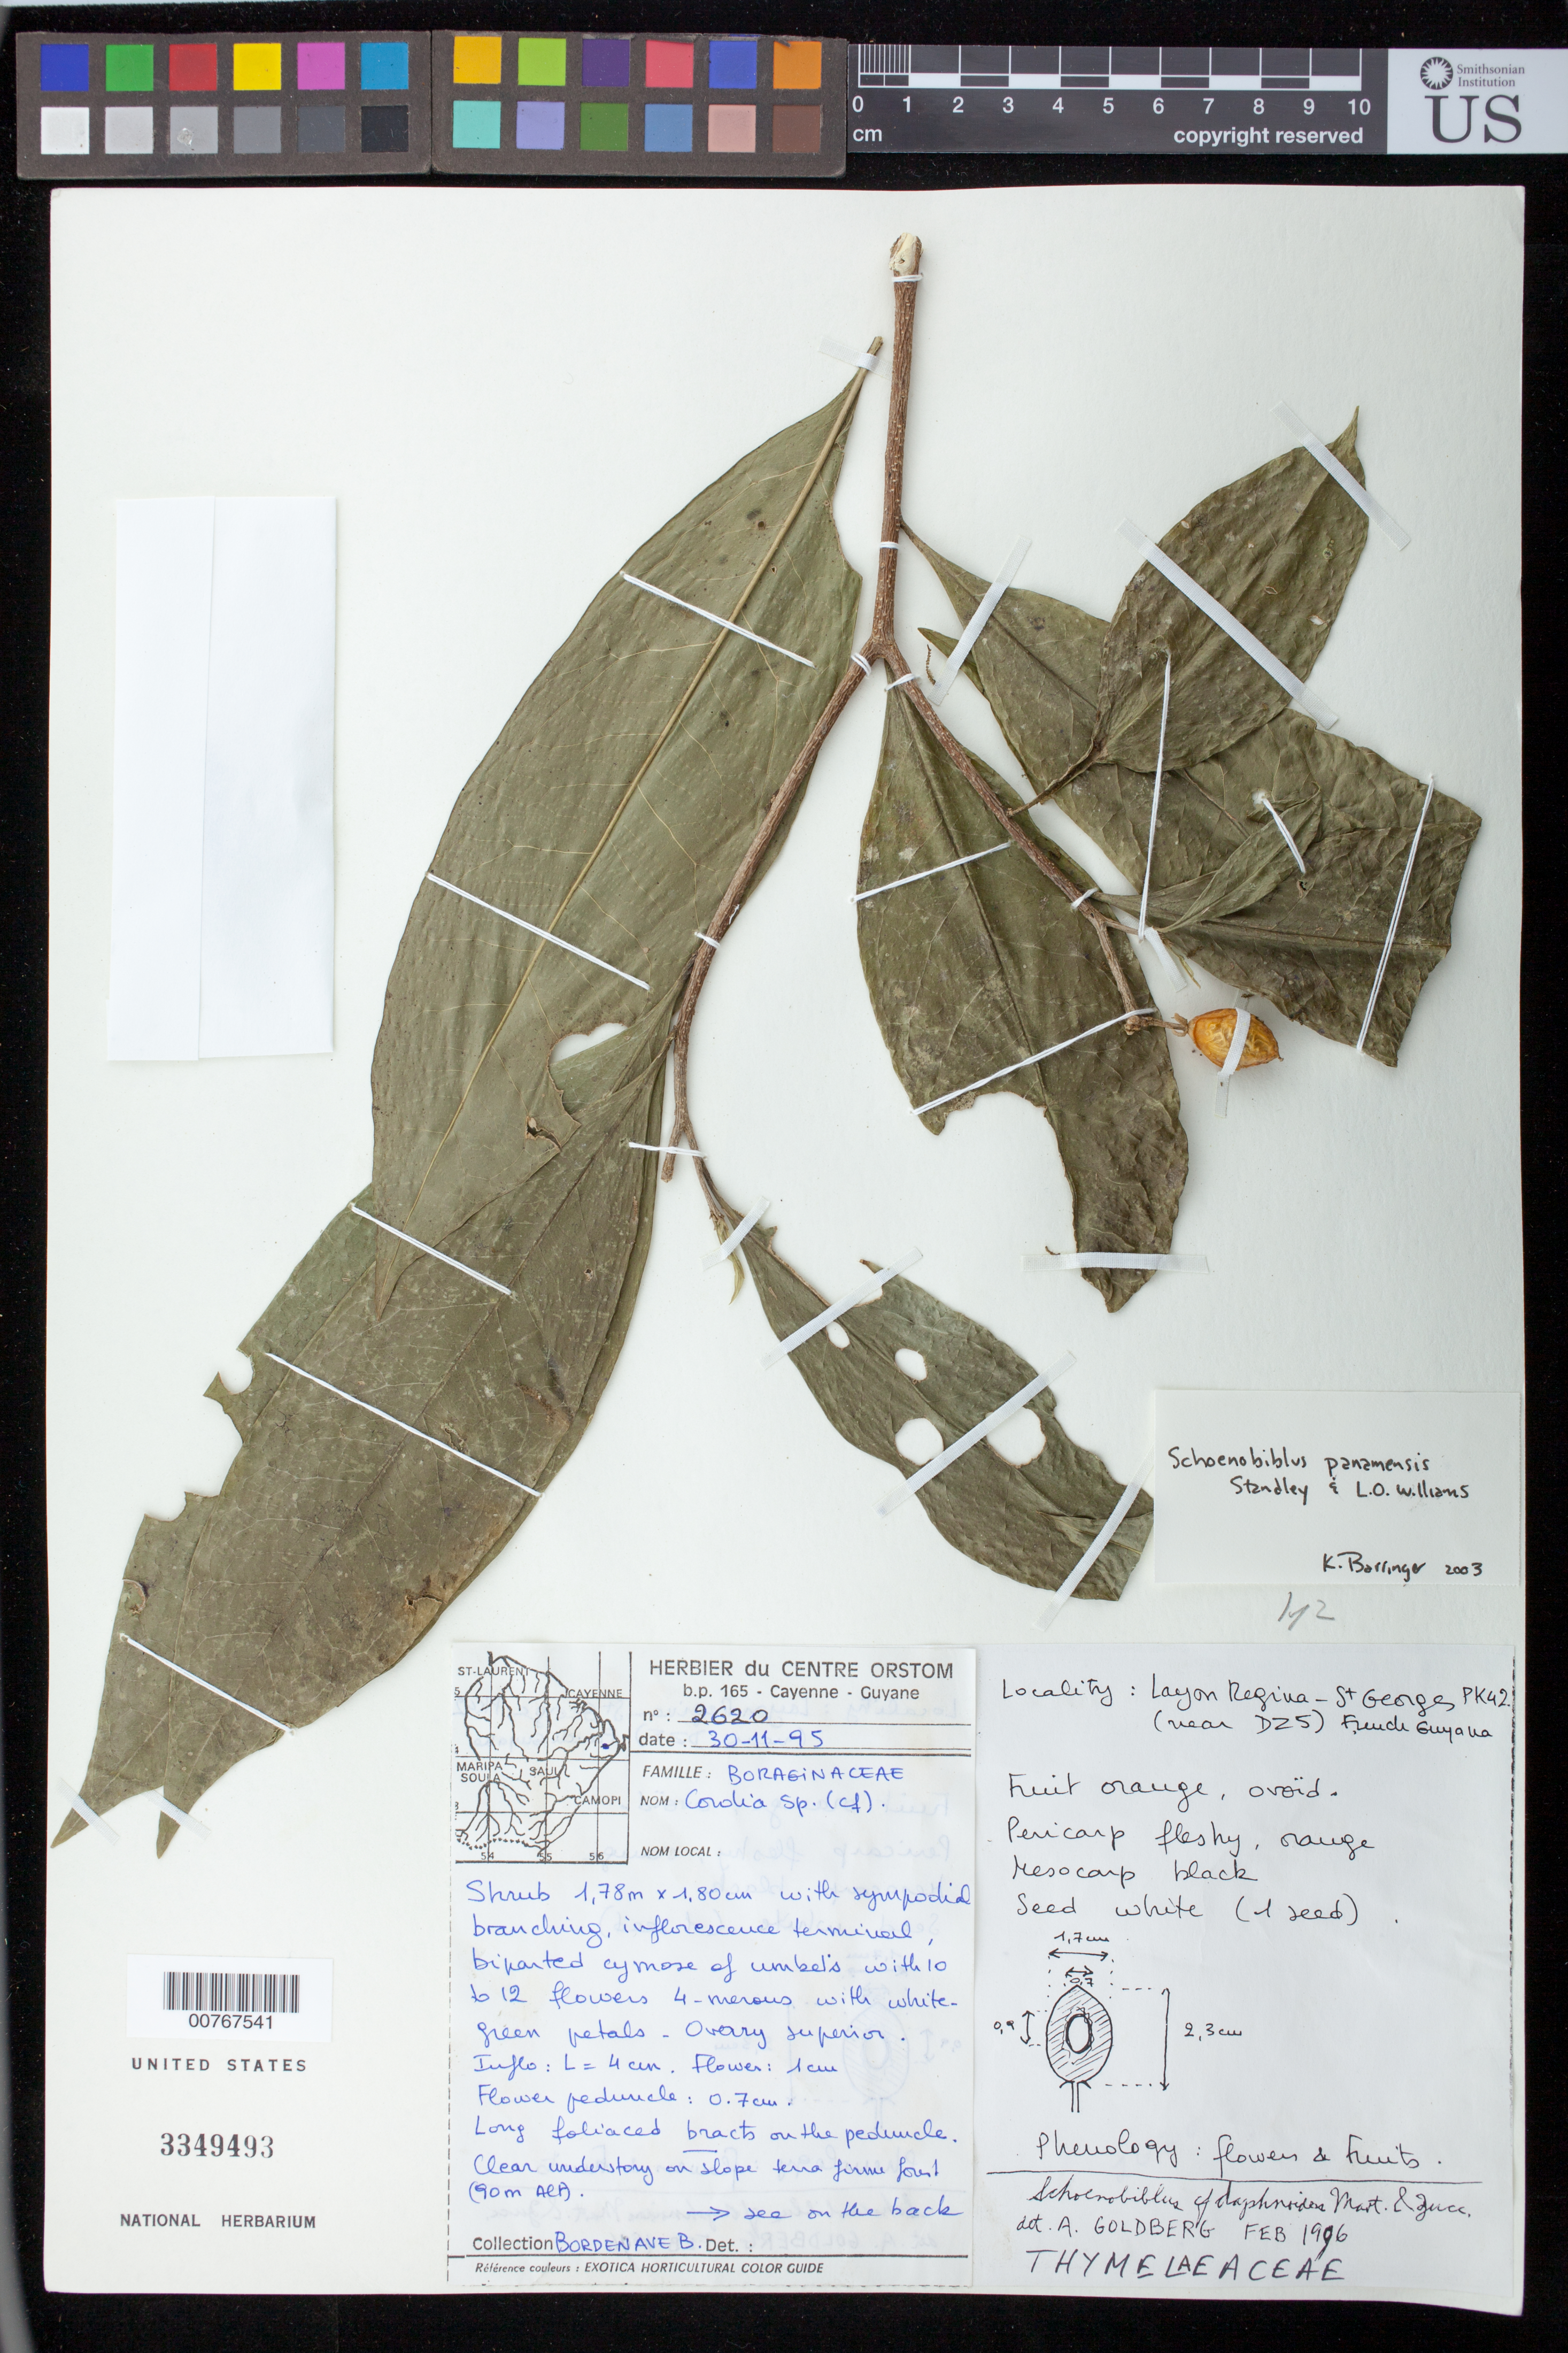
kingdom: Plantae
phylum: Tracheophyta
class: Magnoliopsida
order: Malvales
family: Thymelaeaceae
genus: Schoenobiblus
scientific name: Schoenobiblus panamensis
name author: Standl. & L.O. Williams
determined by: Barringer, K. A.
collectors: B. Bordenave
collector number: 2620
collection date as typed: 30-Nov-95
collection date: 1995-11-30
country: French Guiana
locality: Layon Regina, St. Georges PK42 (near D 25)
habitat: Clear understory on slope. Terra firme forest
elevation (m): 90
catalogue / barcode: US 3349493